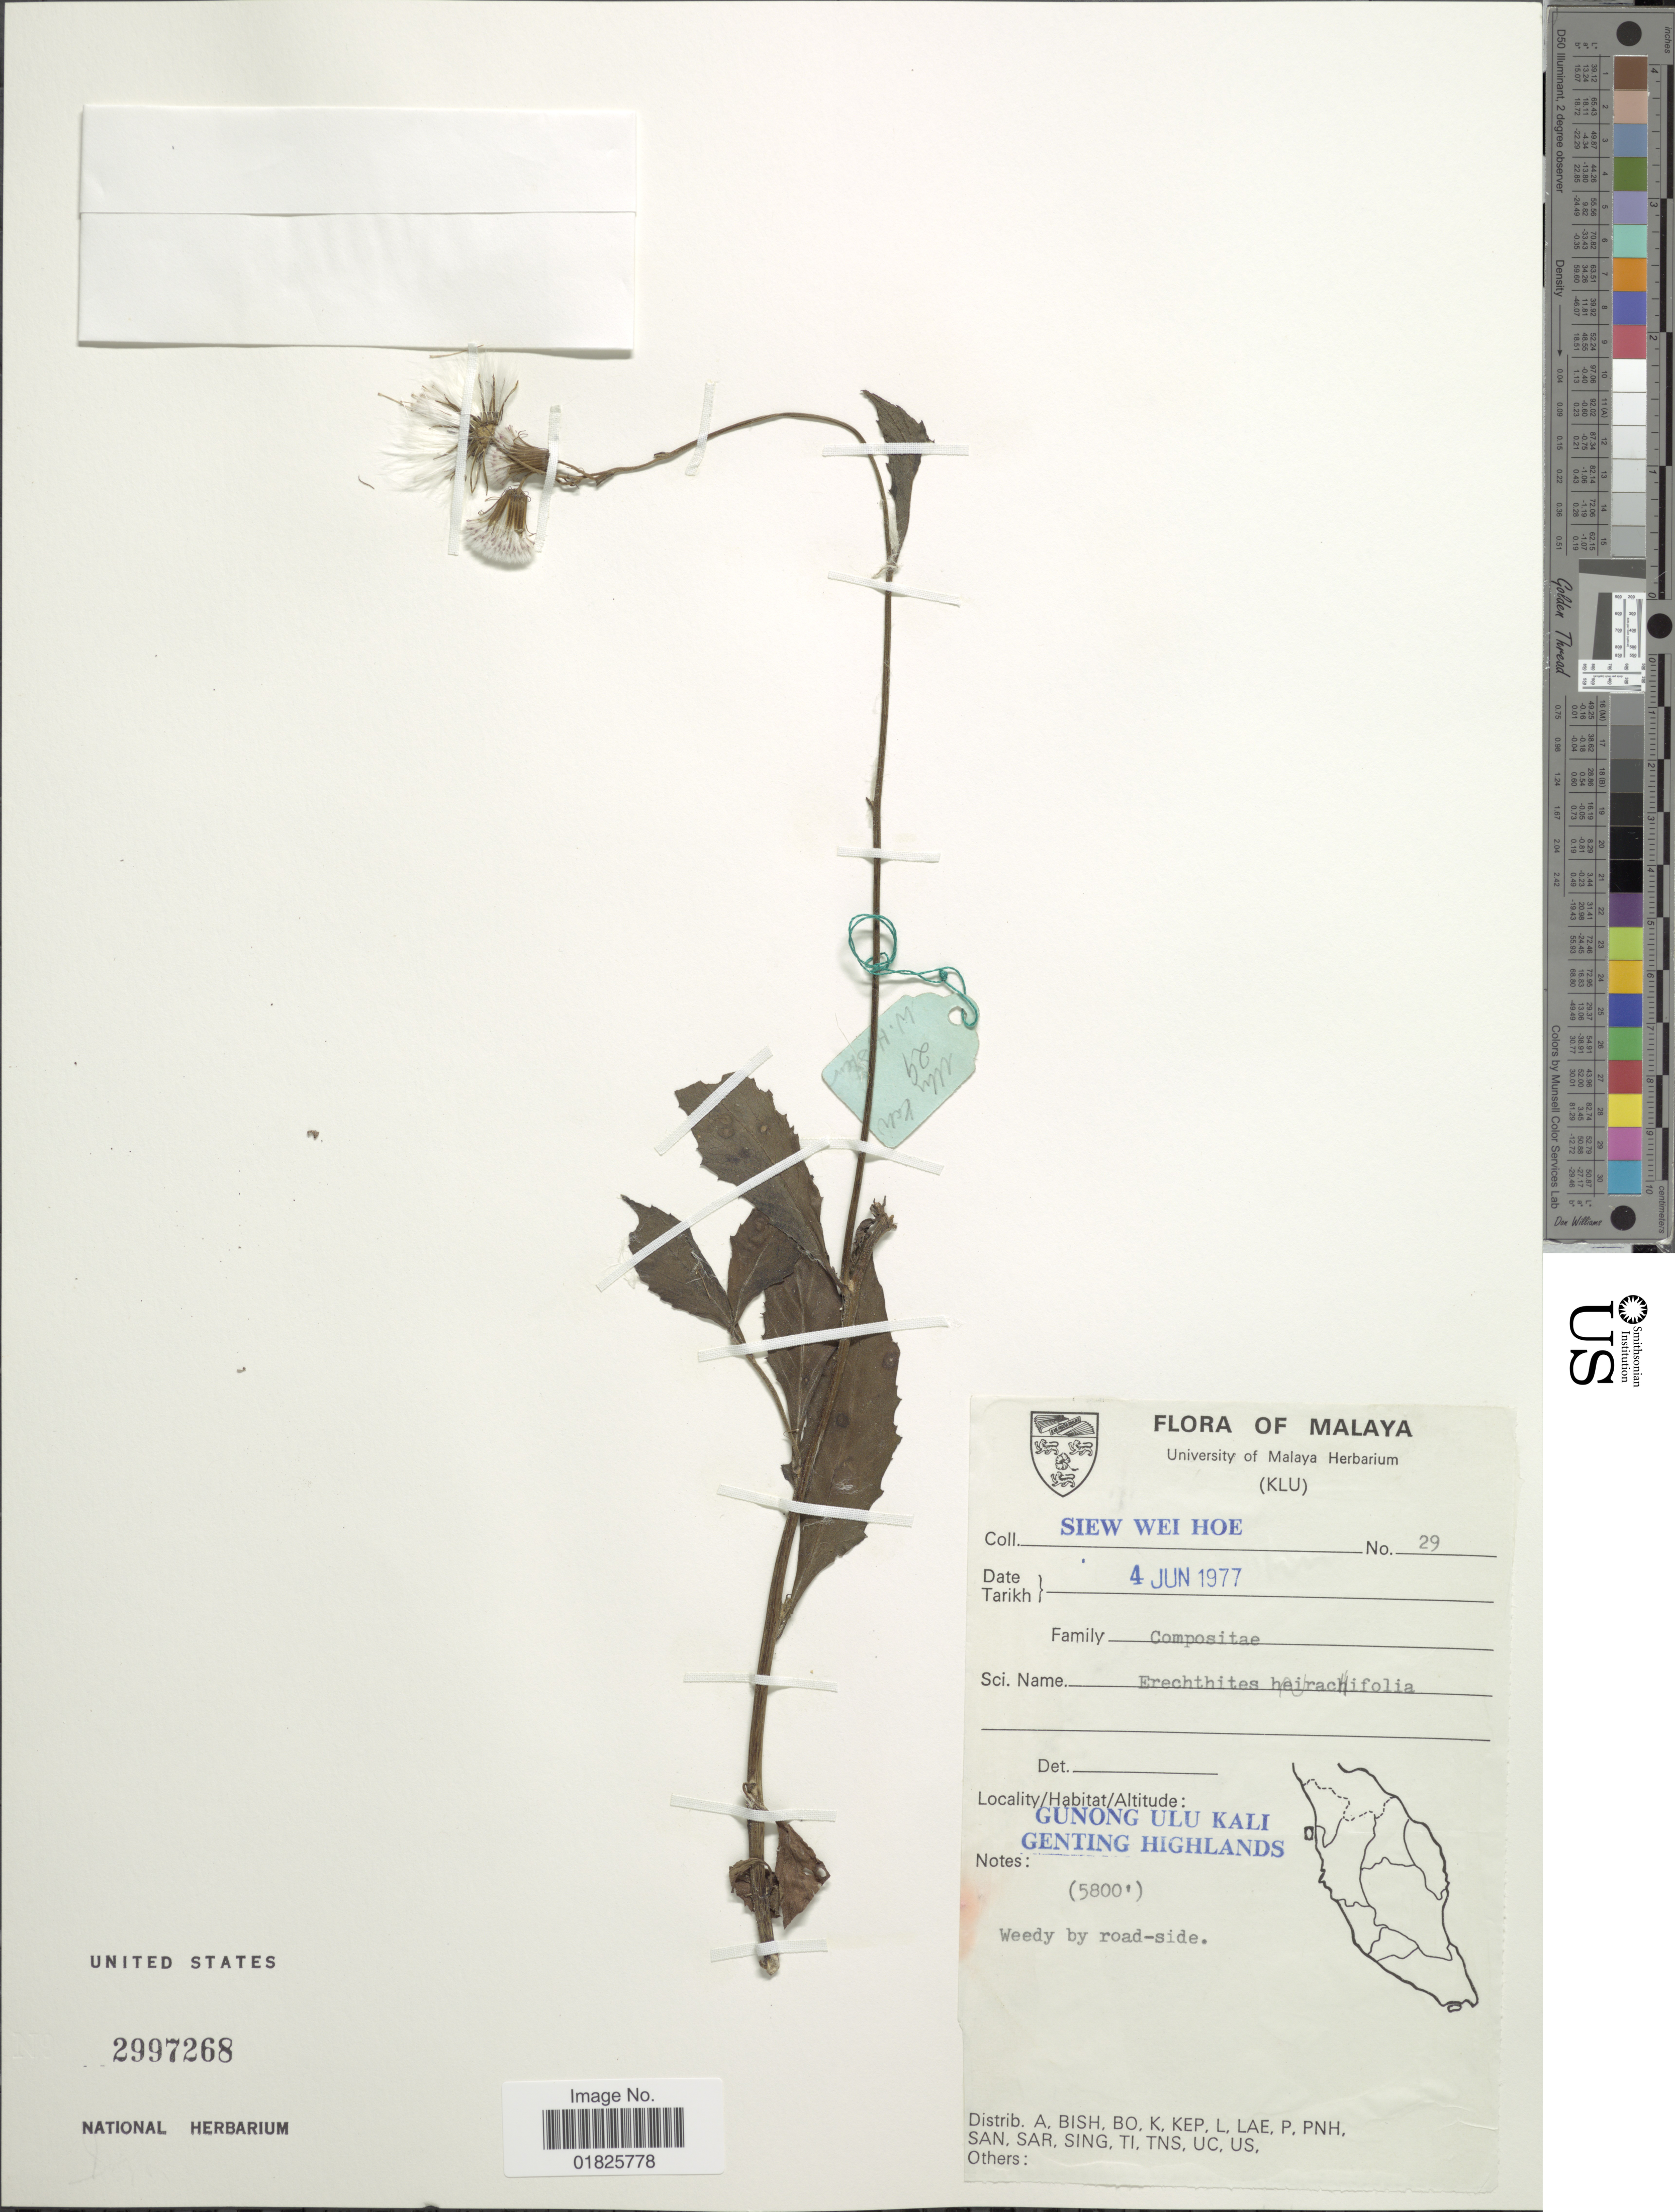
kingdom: Plantae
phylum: Tracheophyta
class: Magnoliopsida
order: Asterales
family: Asteraceae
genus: Erechtites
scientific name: Erechtites valerianifolius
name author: (Link ex Spreng.) DC.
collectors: S. Hoe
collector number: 29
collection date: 1977-06-04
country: Malaysia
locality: Malaya. Gunong Ulu Kali, genting Highlands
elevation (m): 1768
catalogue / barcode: US 2997268